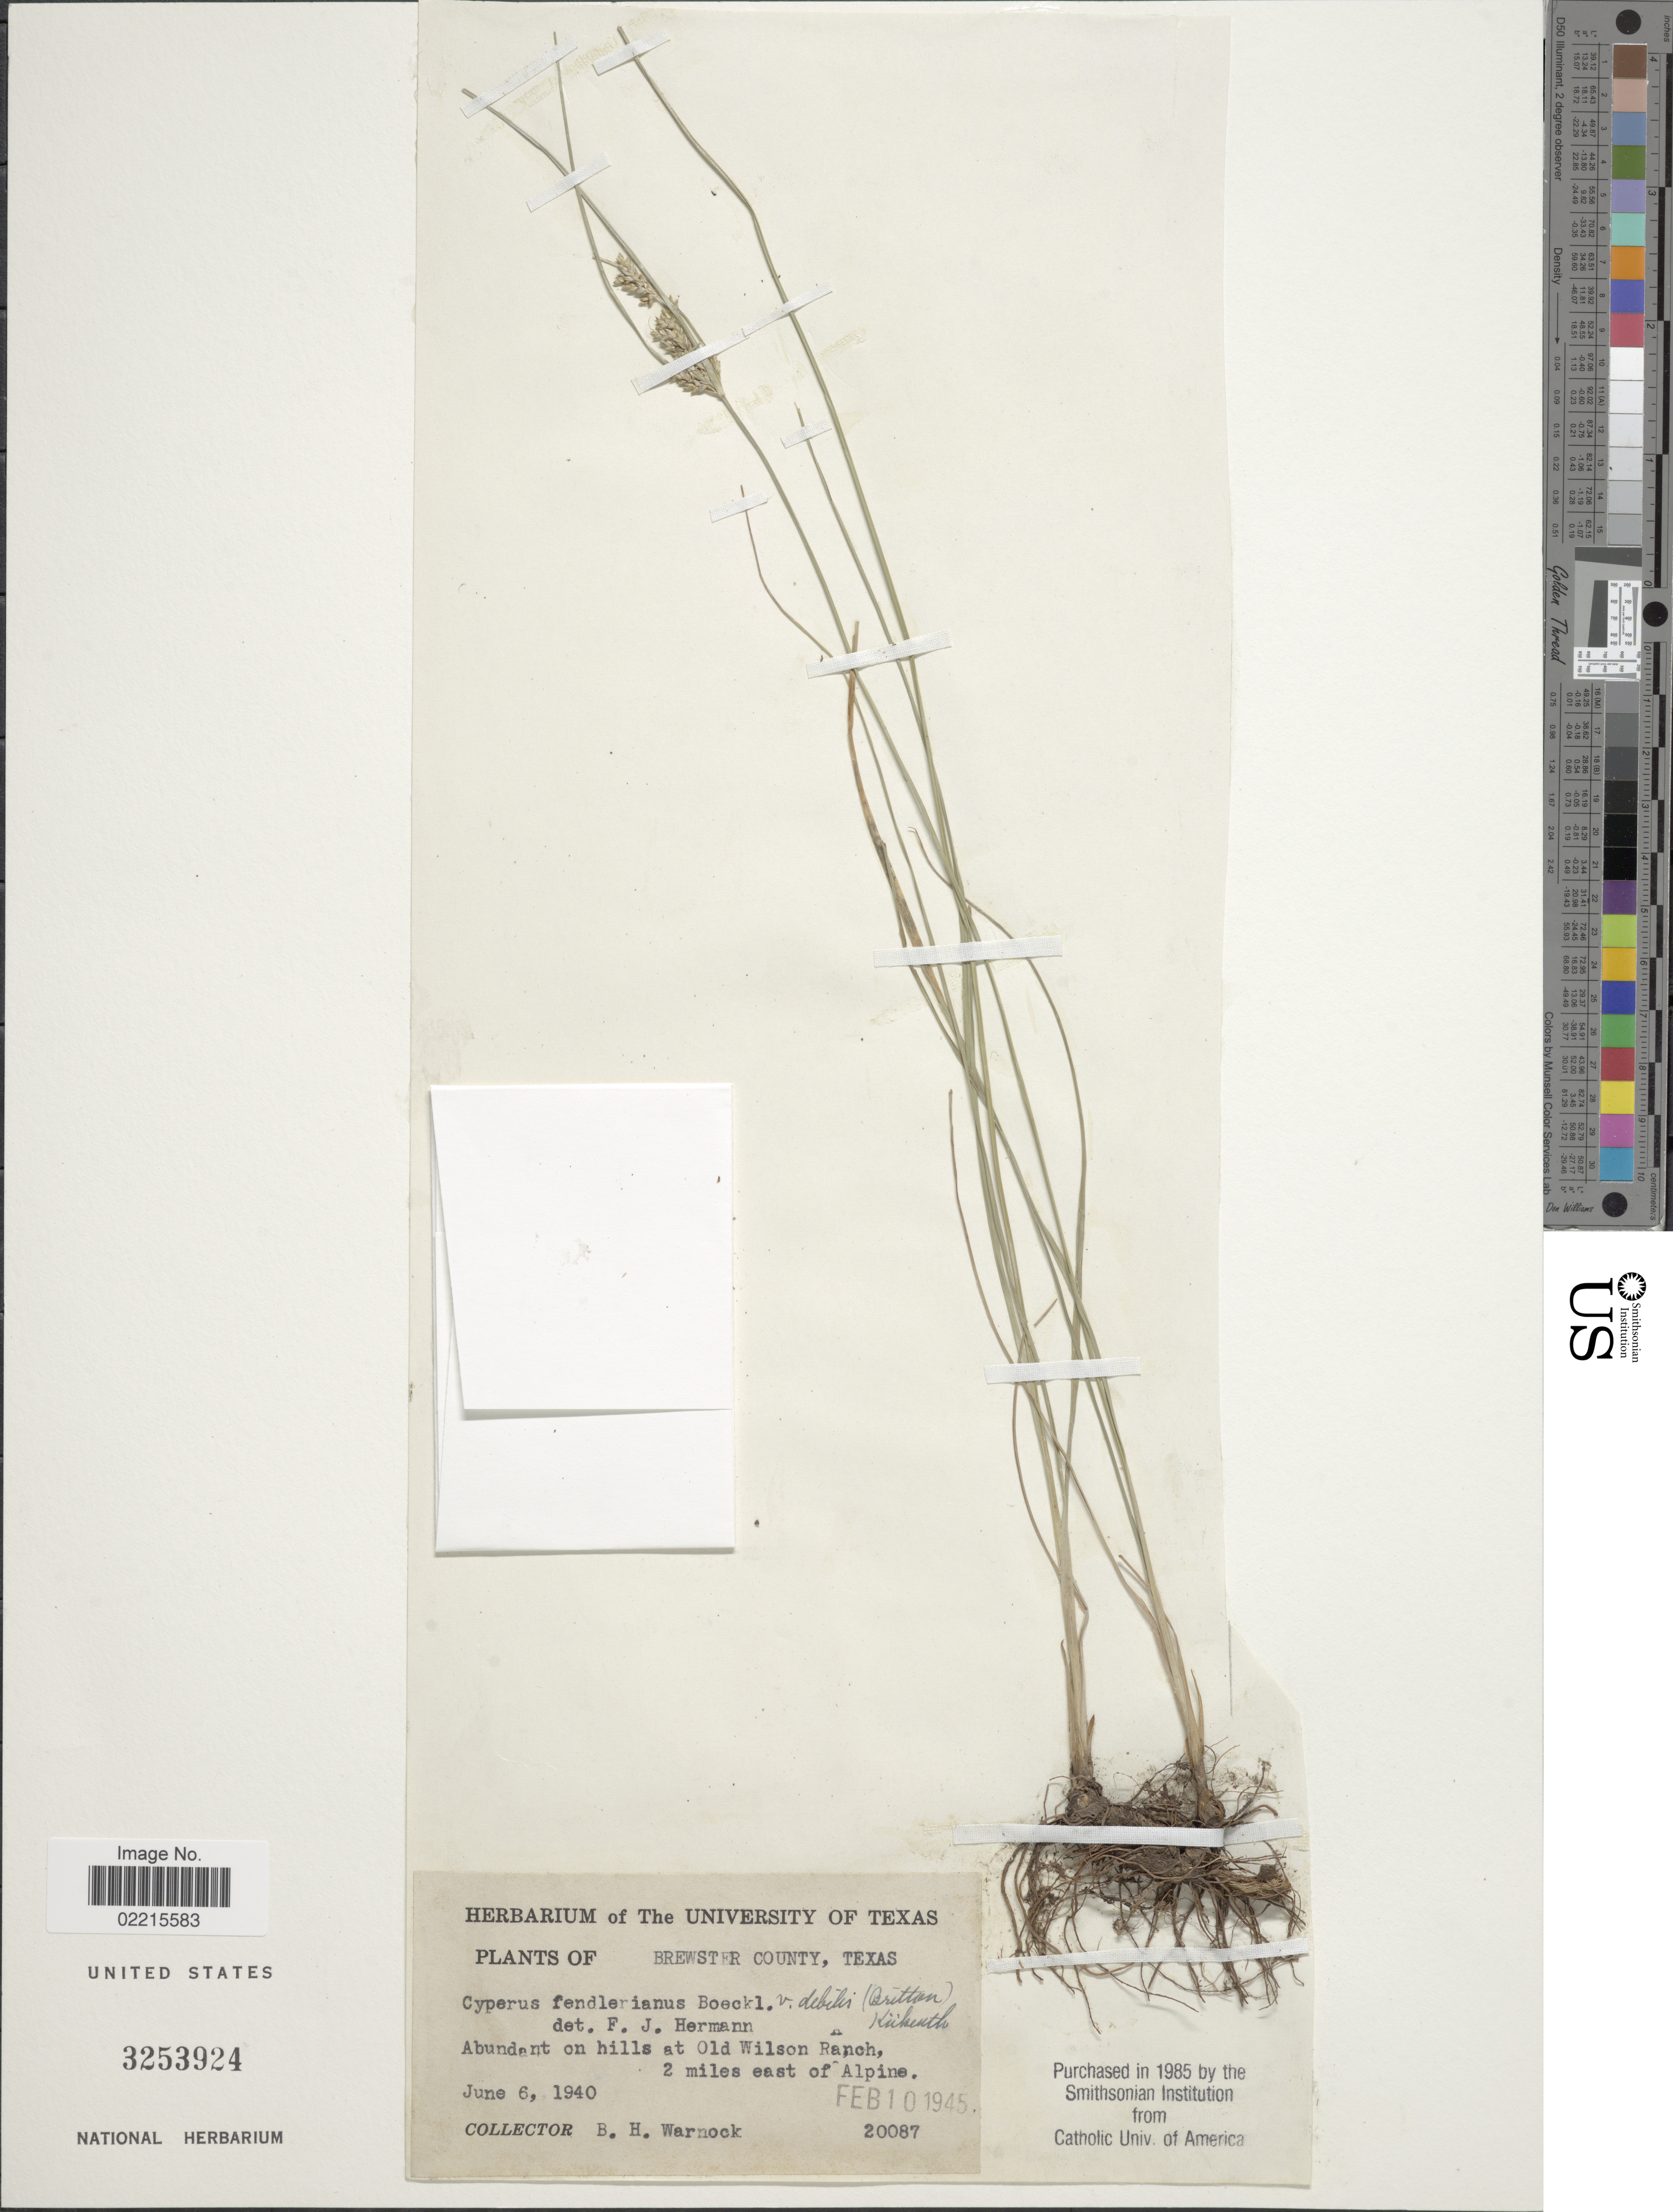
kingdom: Plantae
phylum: Tracheophyta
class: Liliopsida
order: Poales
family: Cyperaceae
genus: Cyperus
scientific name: Cyperus fendlerianus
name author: Boeckeler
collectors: B. H. Warnock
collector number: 20087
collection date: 1940-06-06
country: United States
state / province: Texas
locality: Brewster County, Abundant on hills at Old Wilson Ranch, 2 miles east of Alpine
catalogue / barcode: US 3253924